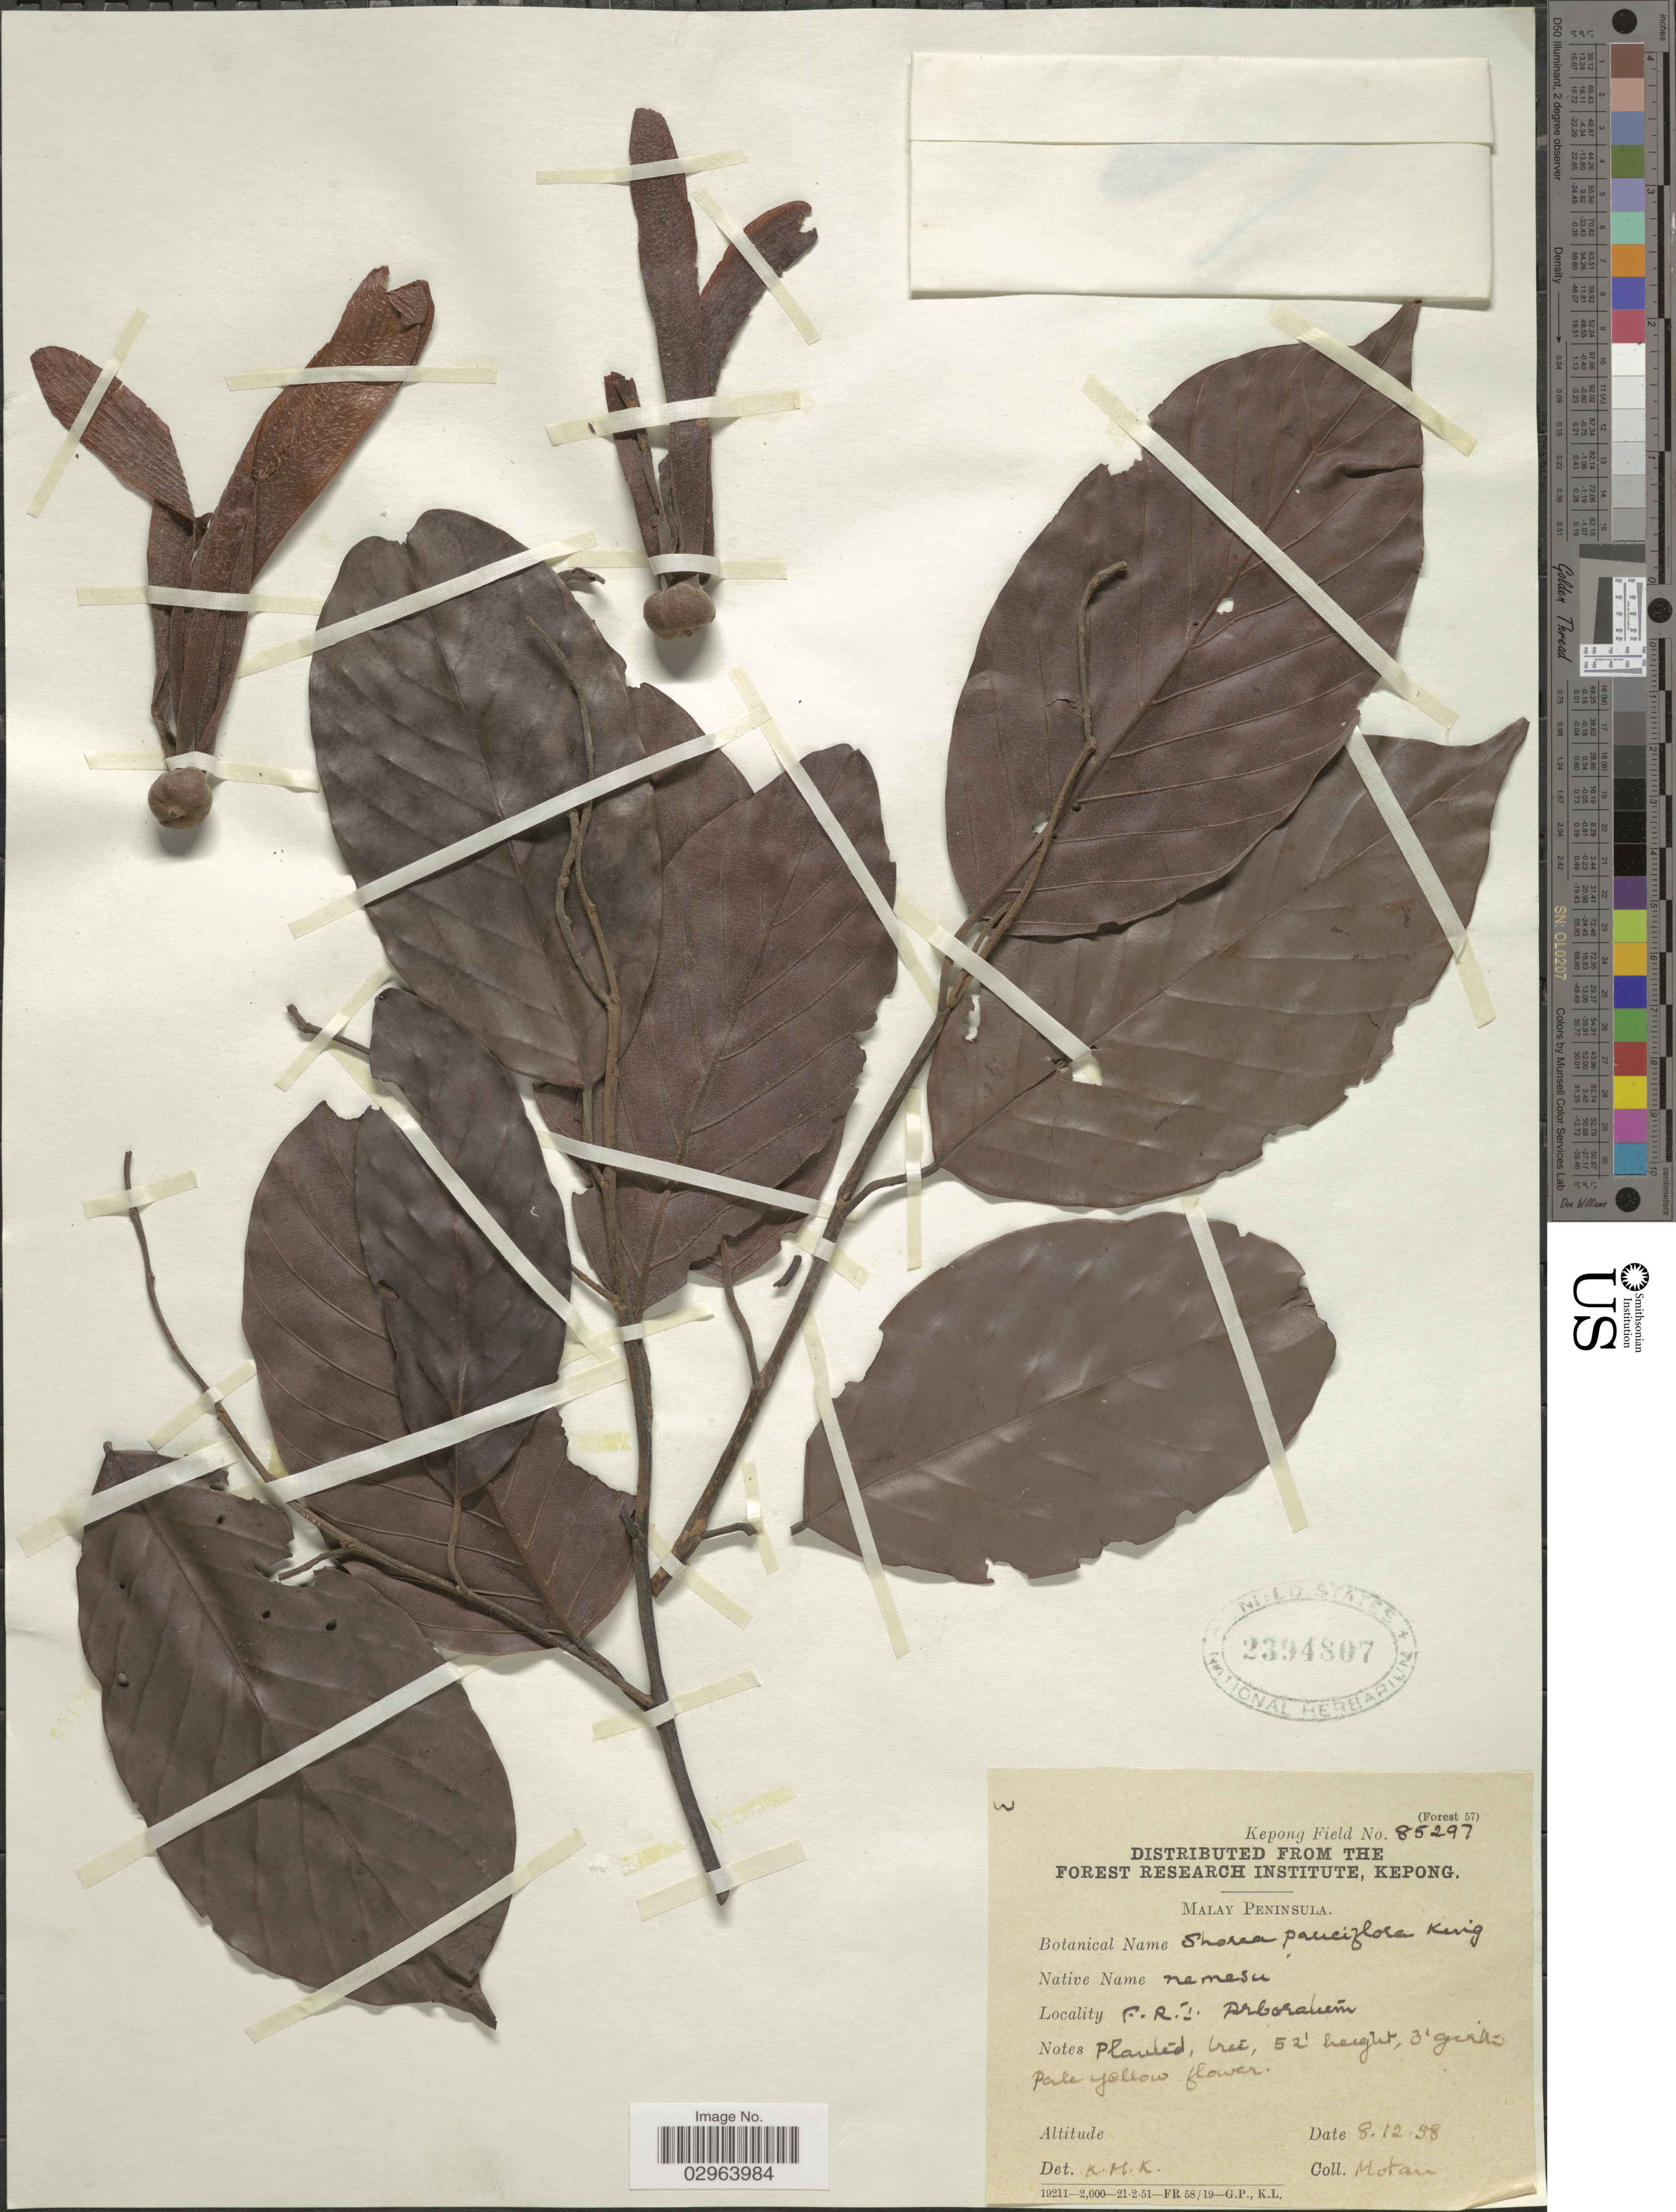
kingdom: Plantae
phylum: Tracheophyta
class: Magnoliopsida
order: Malvales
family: Dipterocarpaceae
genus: Rubroshorea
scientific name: Rubroshorea pauciflora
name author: (King) P.S. Ashton & J. Heck.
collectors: -. Motan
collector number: Kepong Field 85297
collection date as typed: Transcribed d/m/y: 8/12/98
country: Malaysia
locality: Malay Peninsula. Kepong. F.R.I. Arboretum.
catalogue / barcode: US 2394807